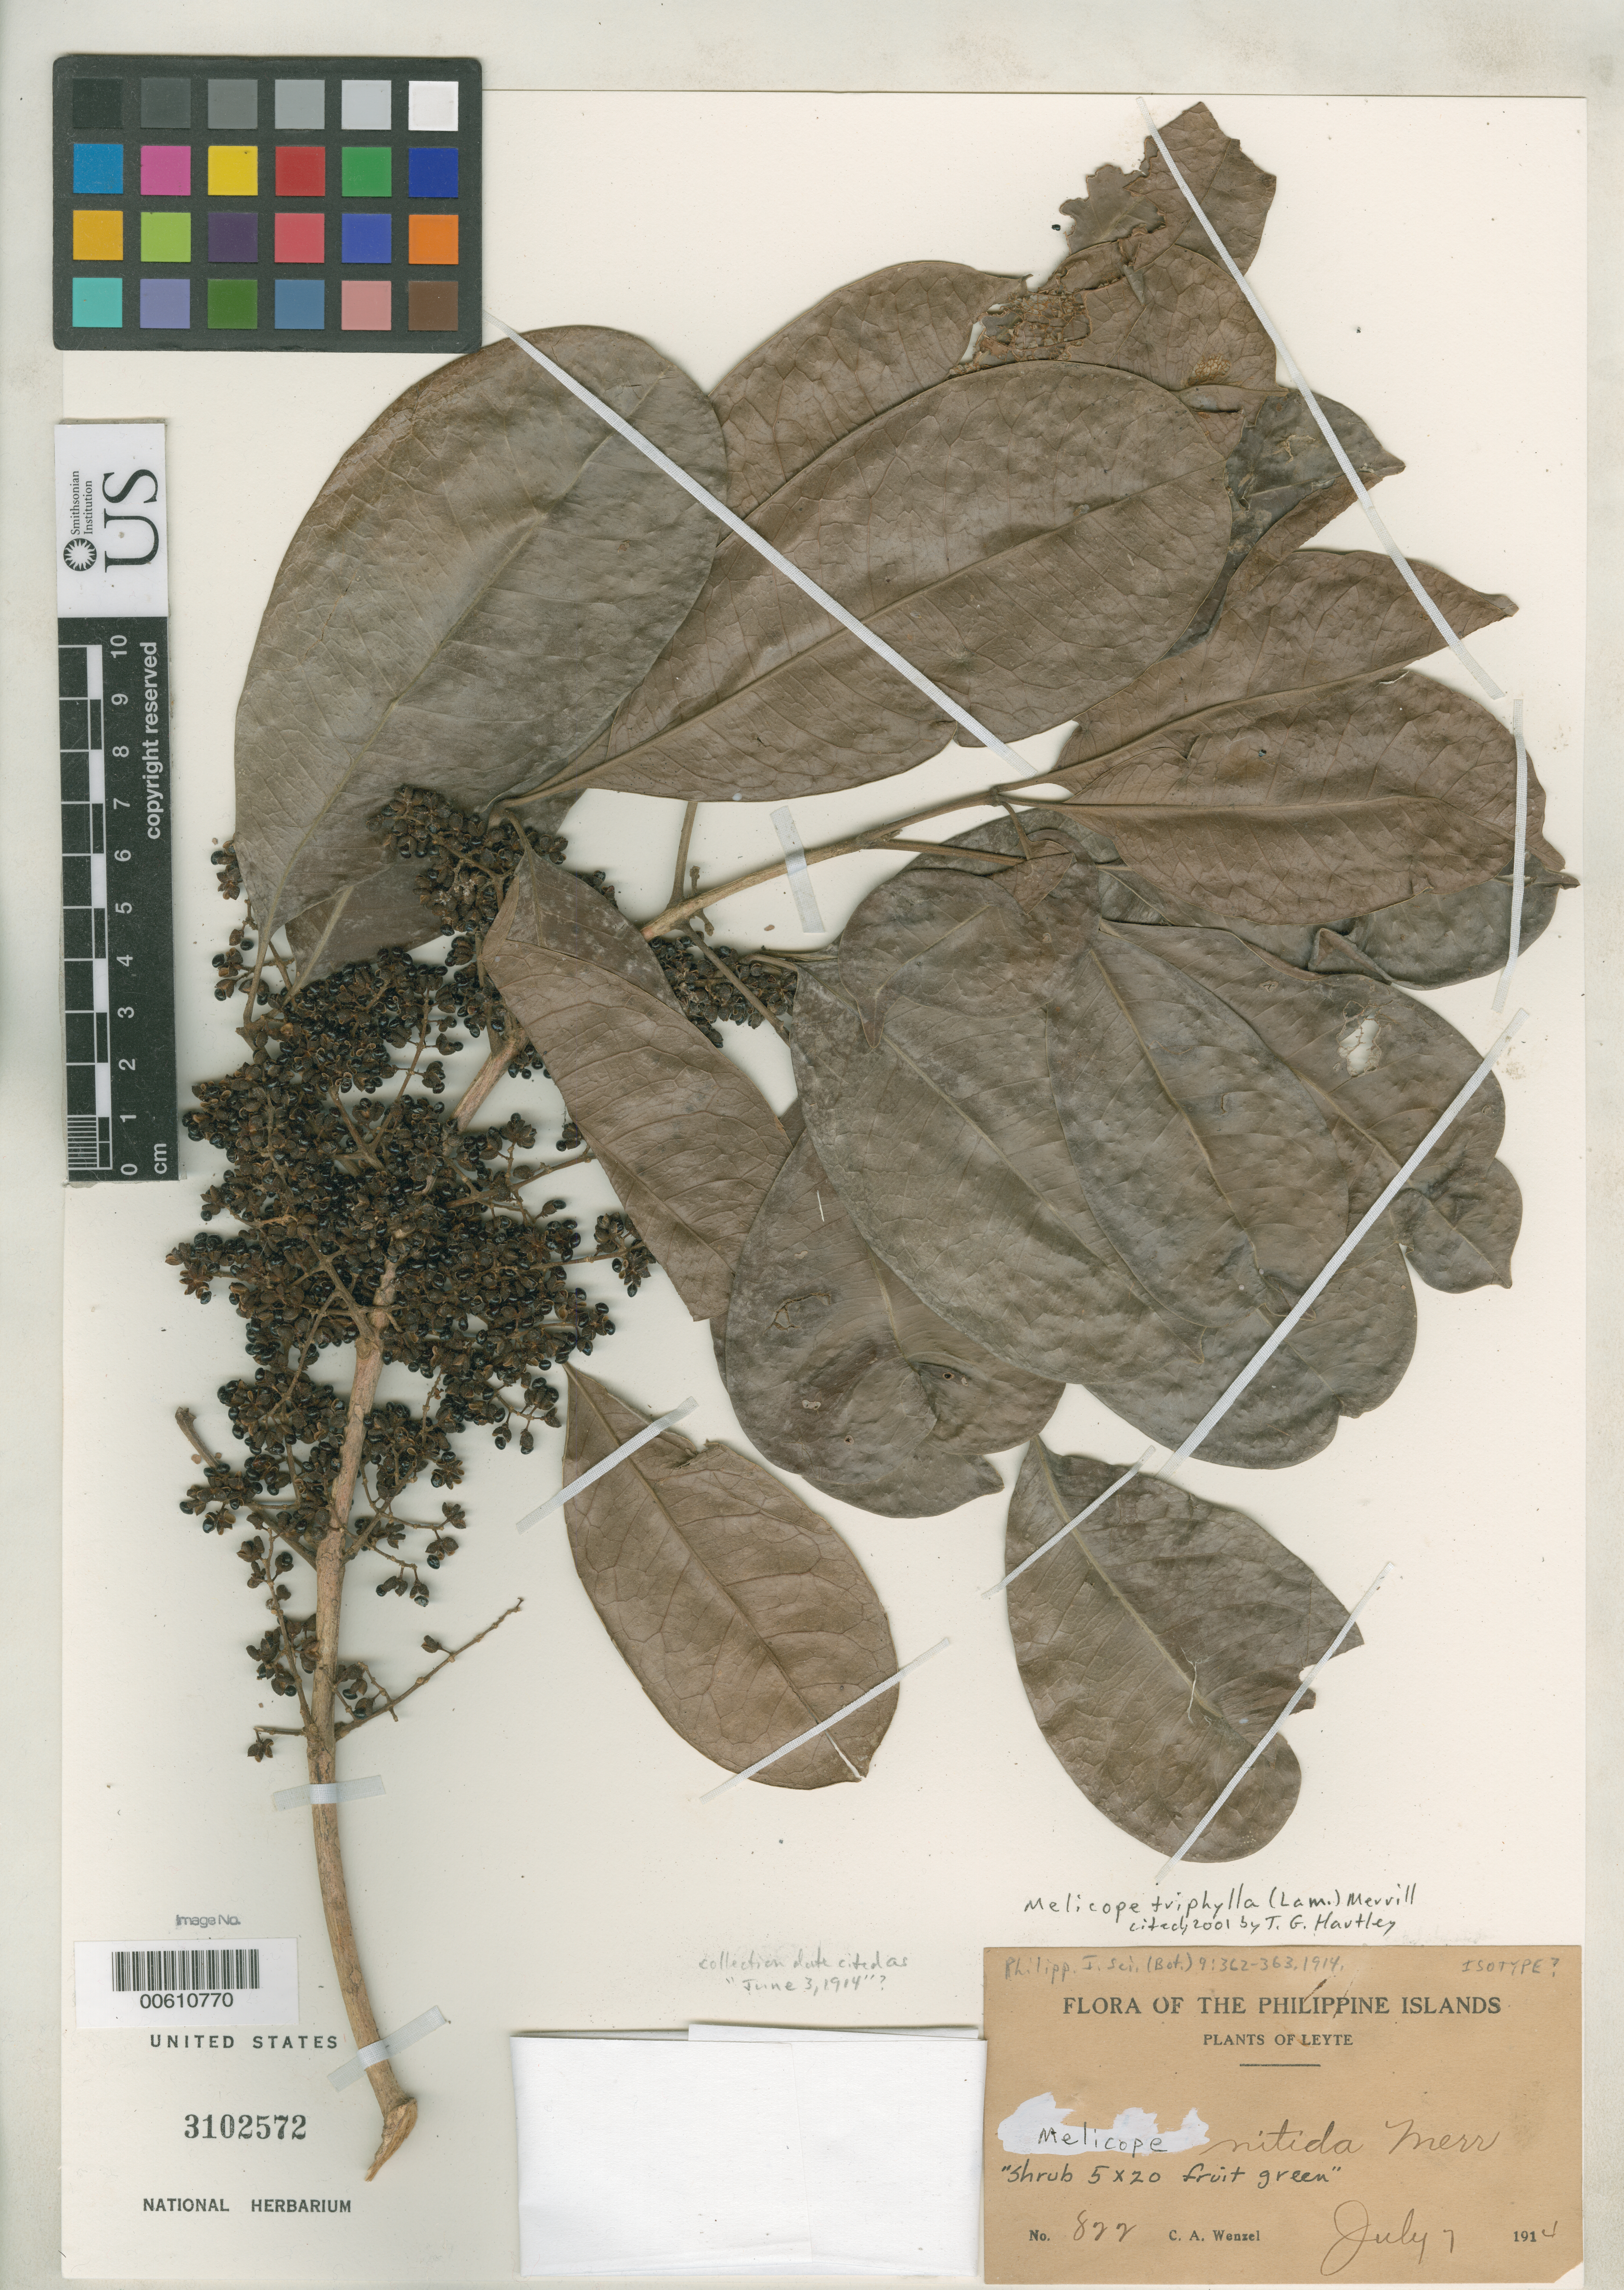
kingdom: Plantae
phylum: Tracheophyta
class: Magnoliopsida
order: Sapindales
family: Rutaceae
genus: Melicope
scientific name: Melicope nitida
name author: Merr.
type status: Possible Isotype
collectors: C. Wenzel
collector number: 822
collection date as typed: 07 Jul 1914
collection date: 1914-07-07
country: Philippines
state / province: Eastern Visayas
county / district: Leyte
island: Leyte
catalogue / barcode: US 3102572